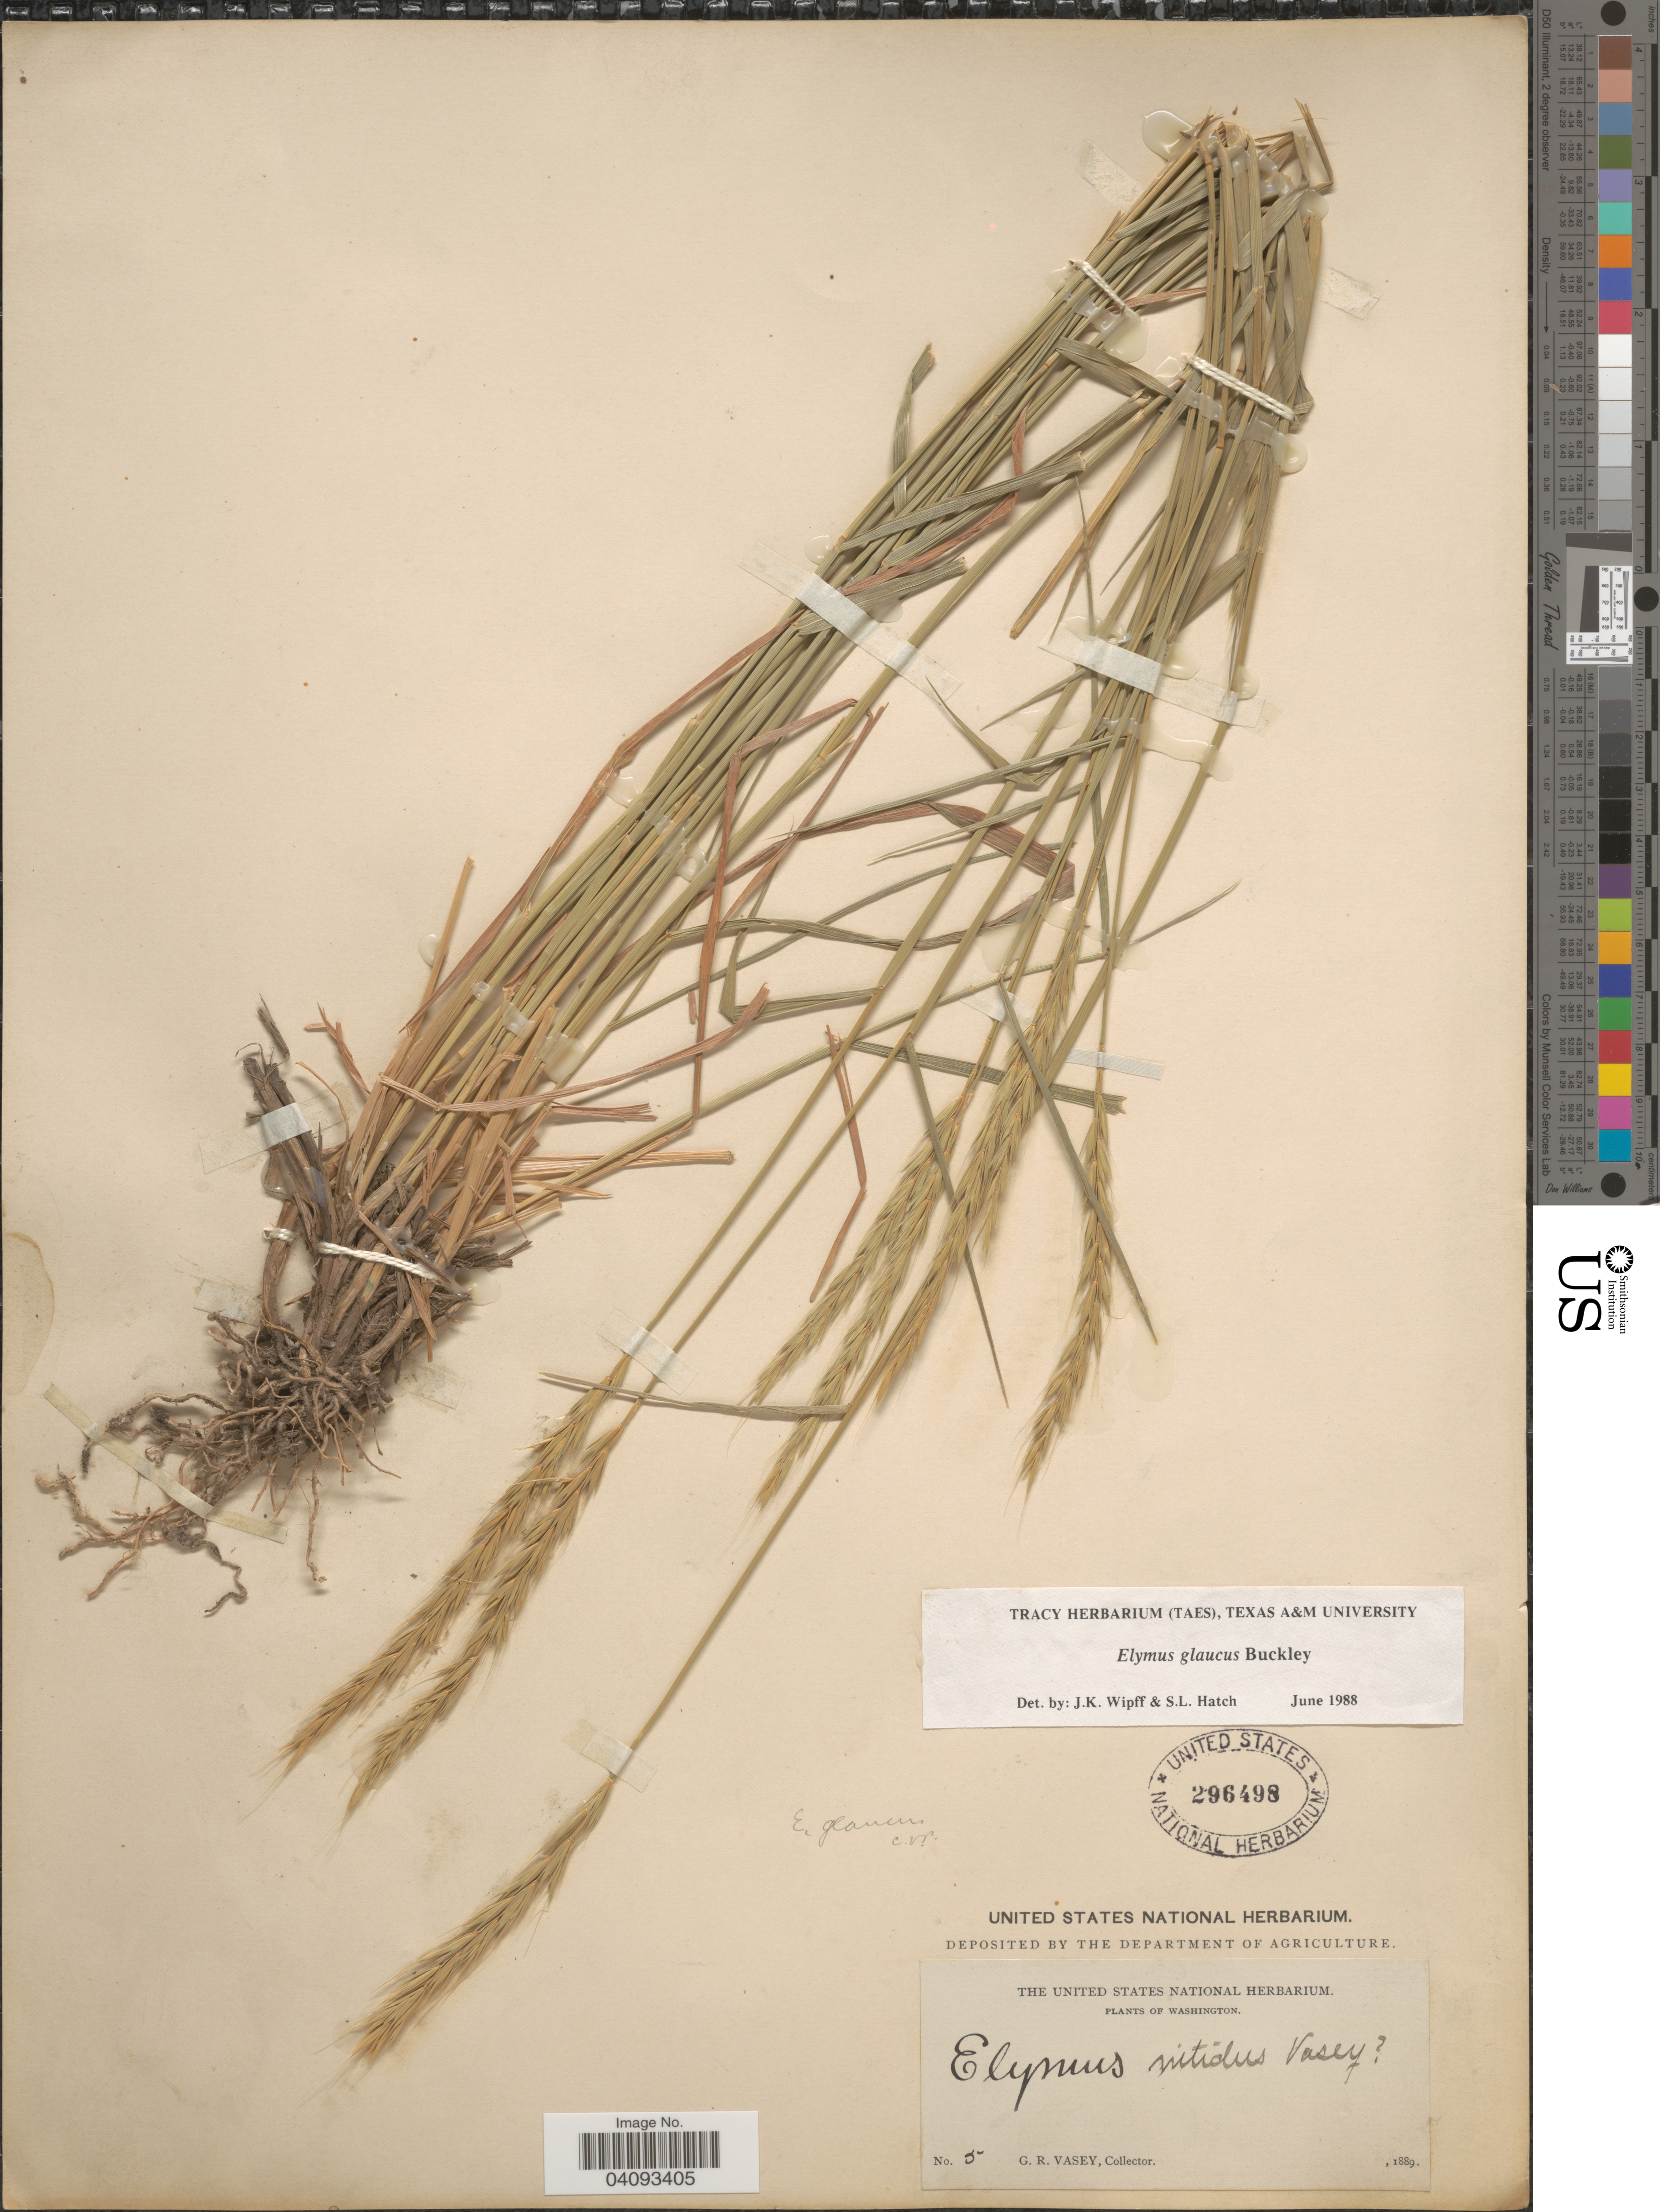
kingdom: Plantae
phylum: Tracheophyta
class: Liliopsida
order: Poales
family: Poaceae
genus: Elymus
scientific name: Elymus glaucus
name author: Buckley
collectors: G. R. Vasey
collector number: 5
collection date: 1889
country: United States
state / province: Washington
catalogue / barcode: US 296498